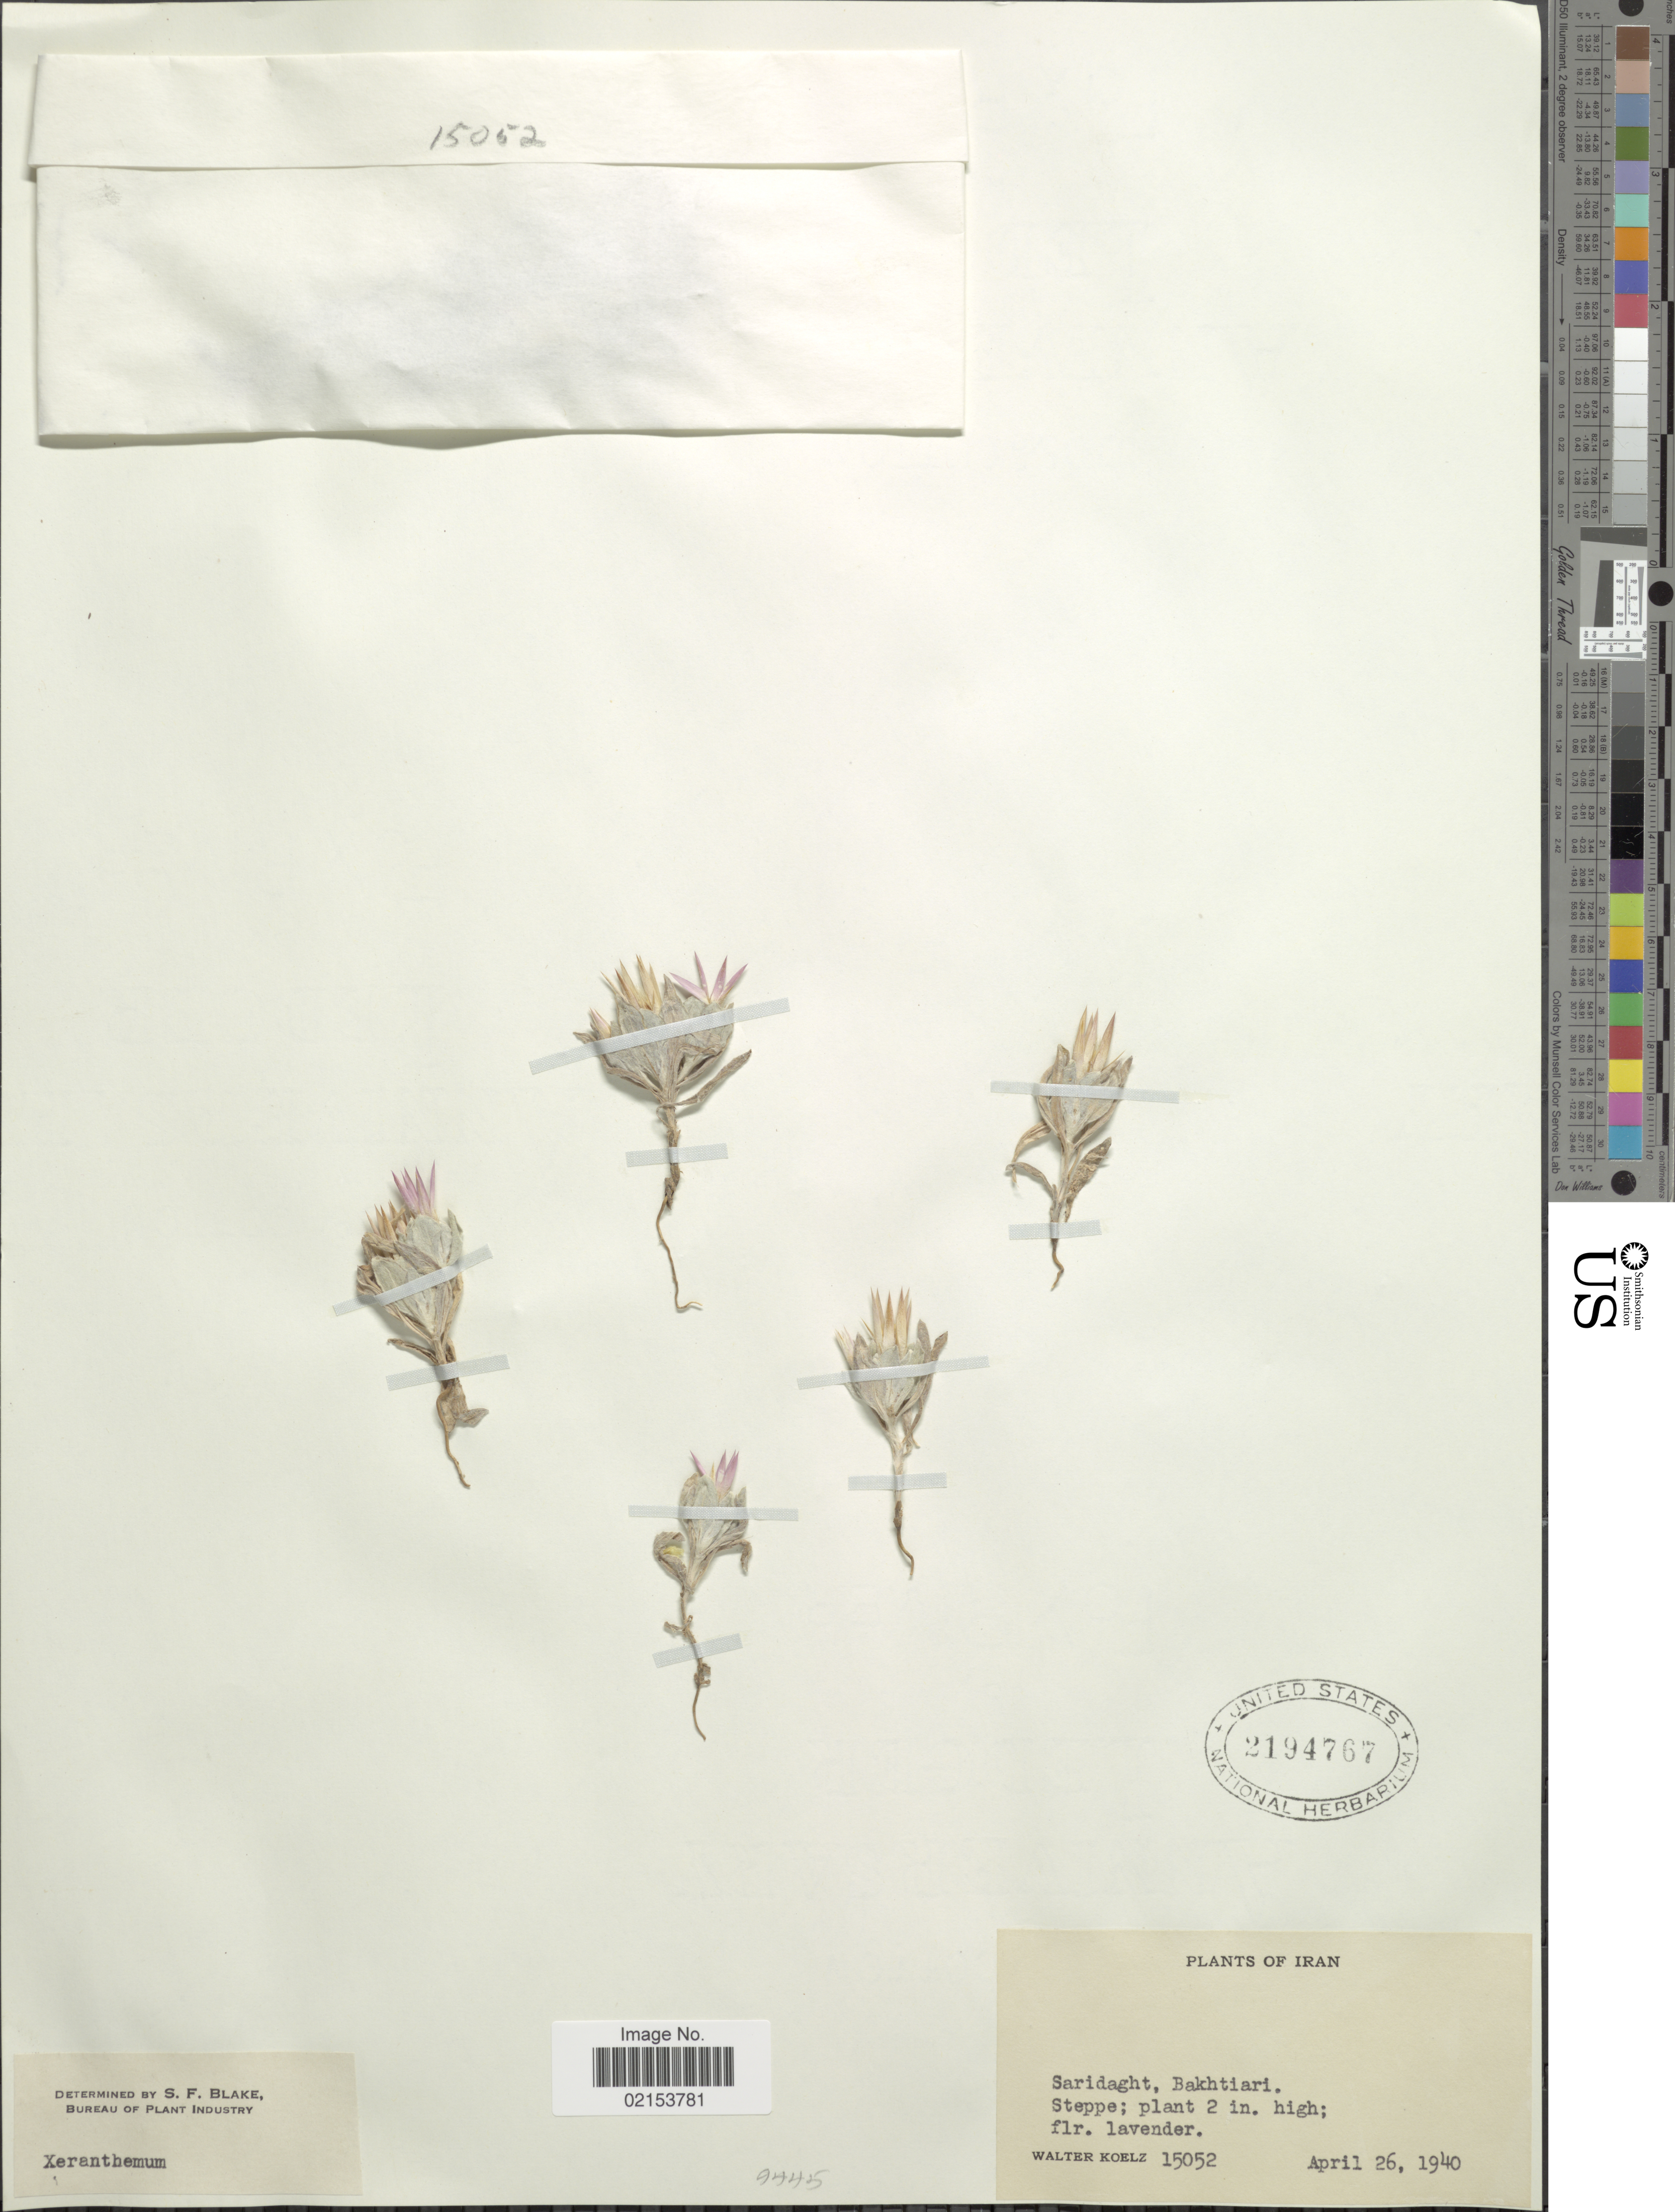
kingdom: Plantae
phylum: Tracheophyta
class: Magnoliopsida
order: Asterales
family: Asteraceae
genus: Xeranthemum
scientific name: Xeranthemum sp.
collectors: W. N. Koelz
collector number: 15052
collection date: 1940-04-26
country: Iran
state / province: Chahar Mahaal and Bakhtiari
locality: Saridaght. Bakhtiari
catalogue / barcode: US 2194767